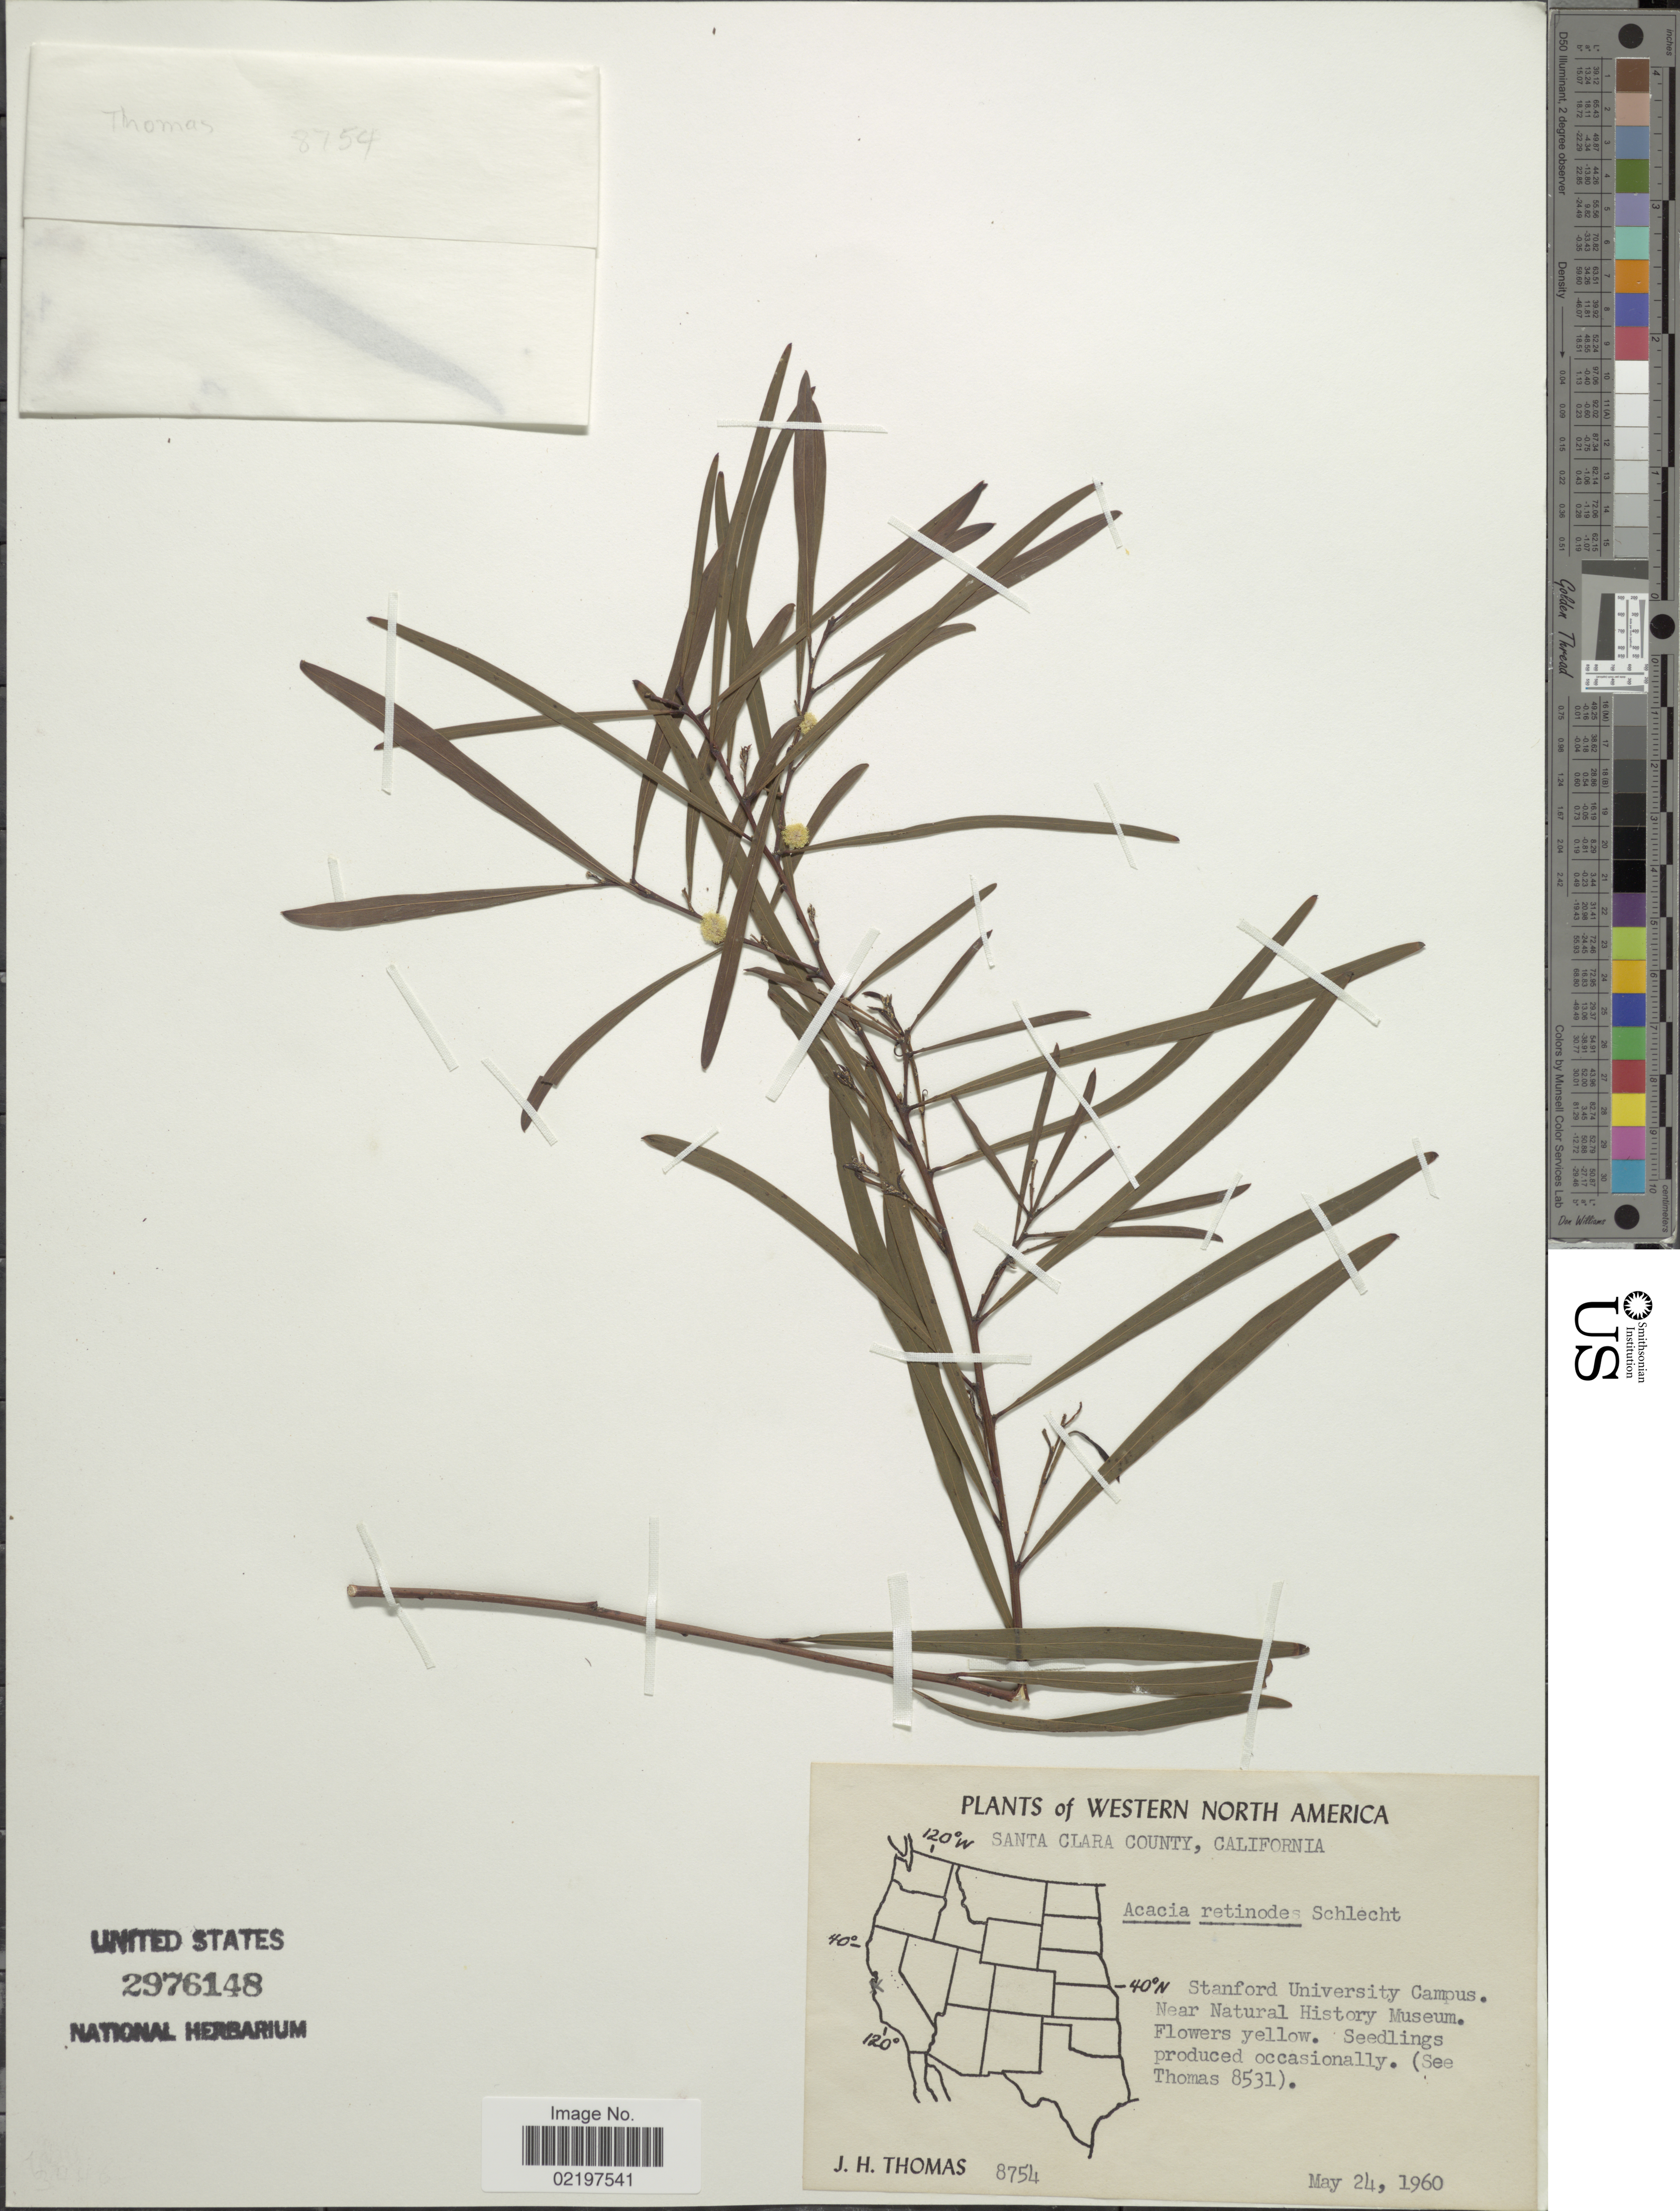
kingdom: Plantae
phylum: Tracheophyta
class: Magnoliopsida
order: Fabales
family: Fabaceae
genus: Acacia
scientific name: Acacia retinodes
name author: Schltdl.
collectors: J. H. Thomas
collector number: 8754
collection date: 1960-05-24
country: United States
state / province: California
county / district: Santa Clara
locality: Western North America, Santa Clara County, Stanford University Campus, near Natural History Museum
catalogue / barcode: US 2976148